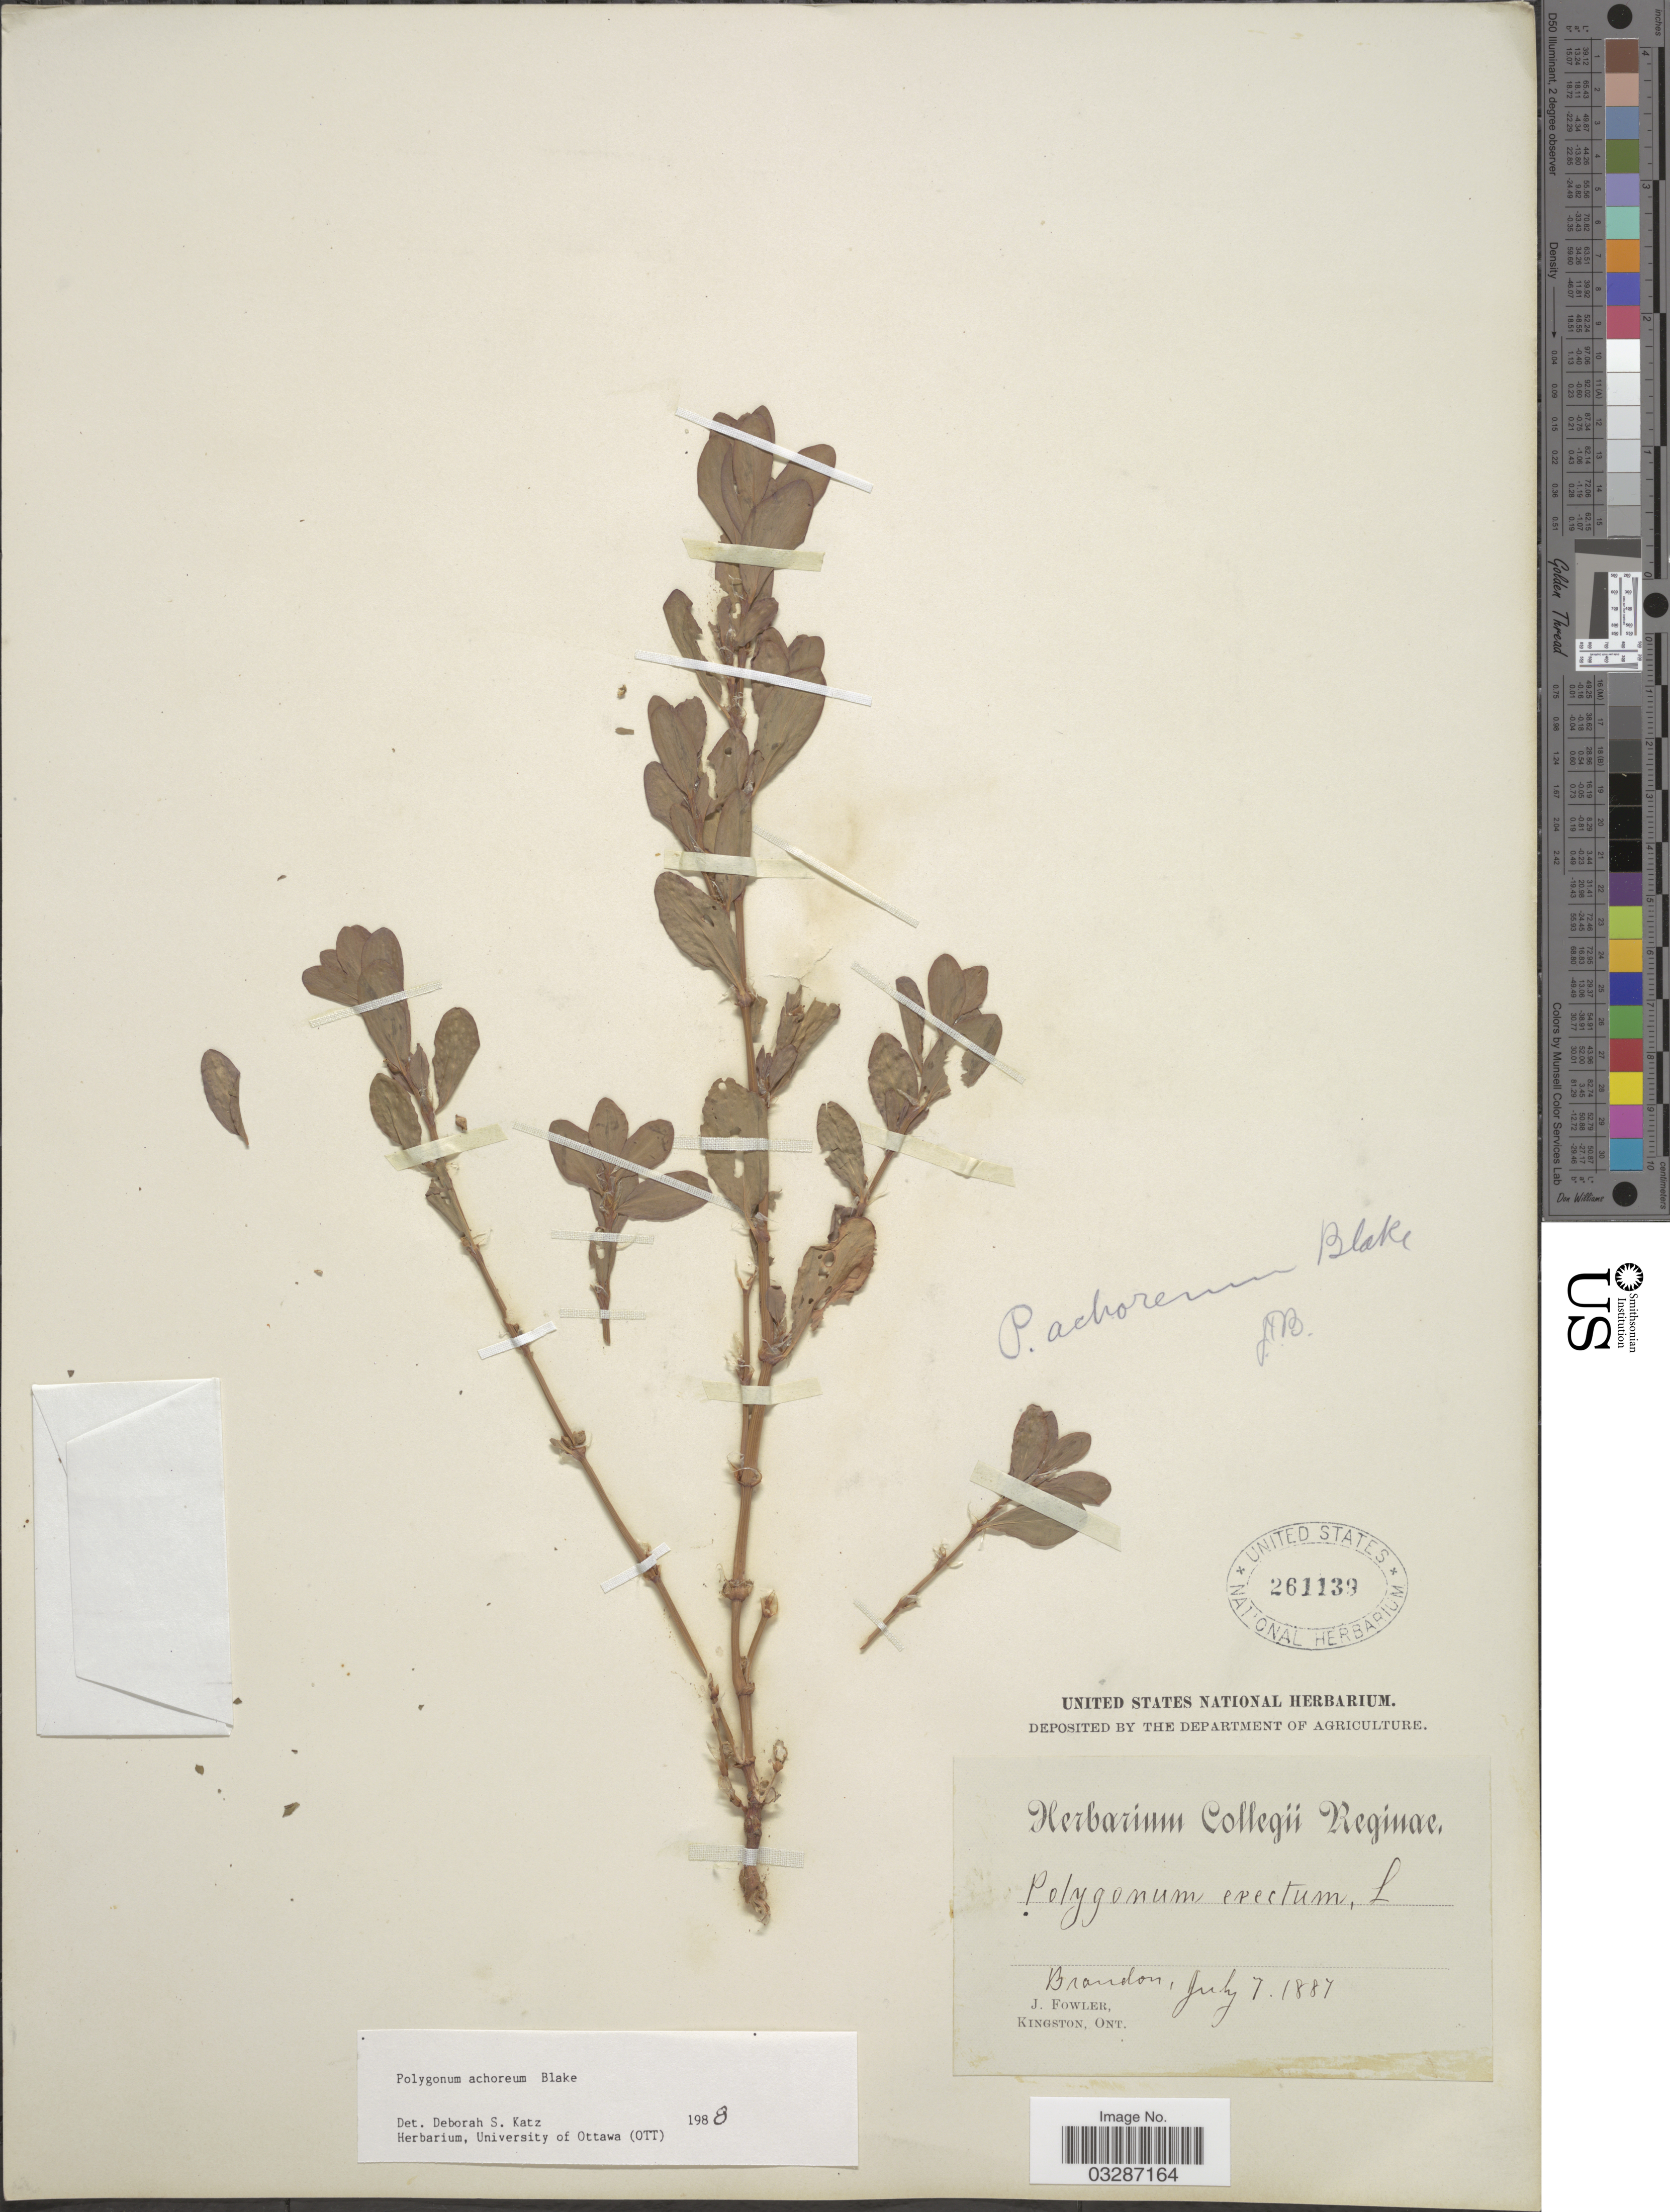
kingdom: Plantae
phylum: Tracheophyta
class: Magnoliopsida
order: Caryophyllales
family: Polygonaceae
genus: Polygonum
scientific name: Polygonum achoreum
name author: S.F. Blake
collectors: J. Fowler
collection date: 1887-07-07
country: Canada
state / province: Ontario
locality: Brandon.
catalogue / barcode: US 261139